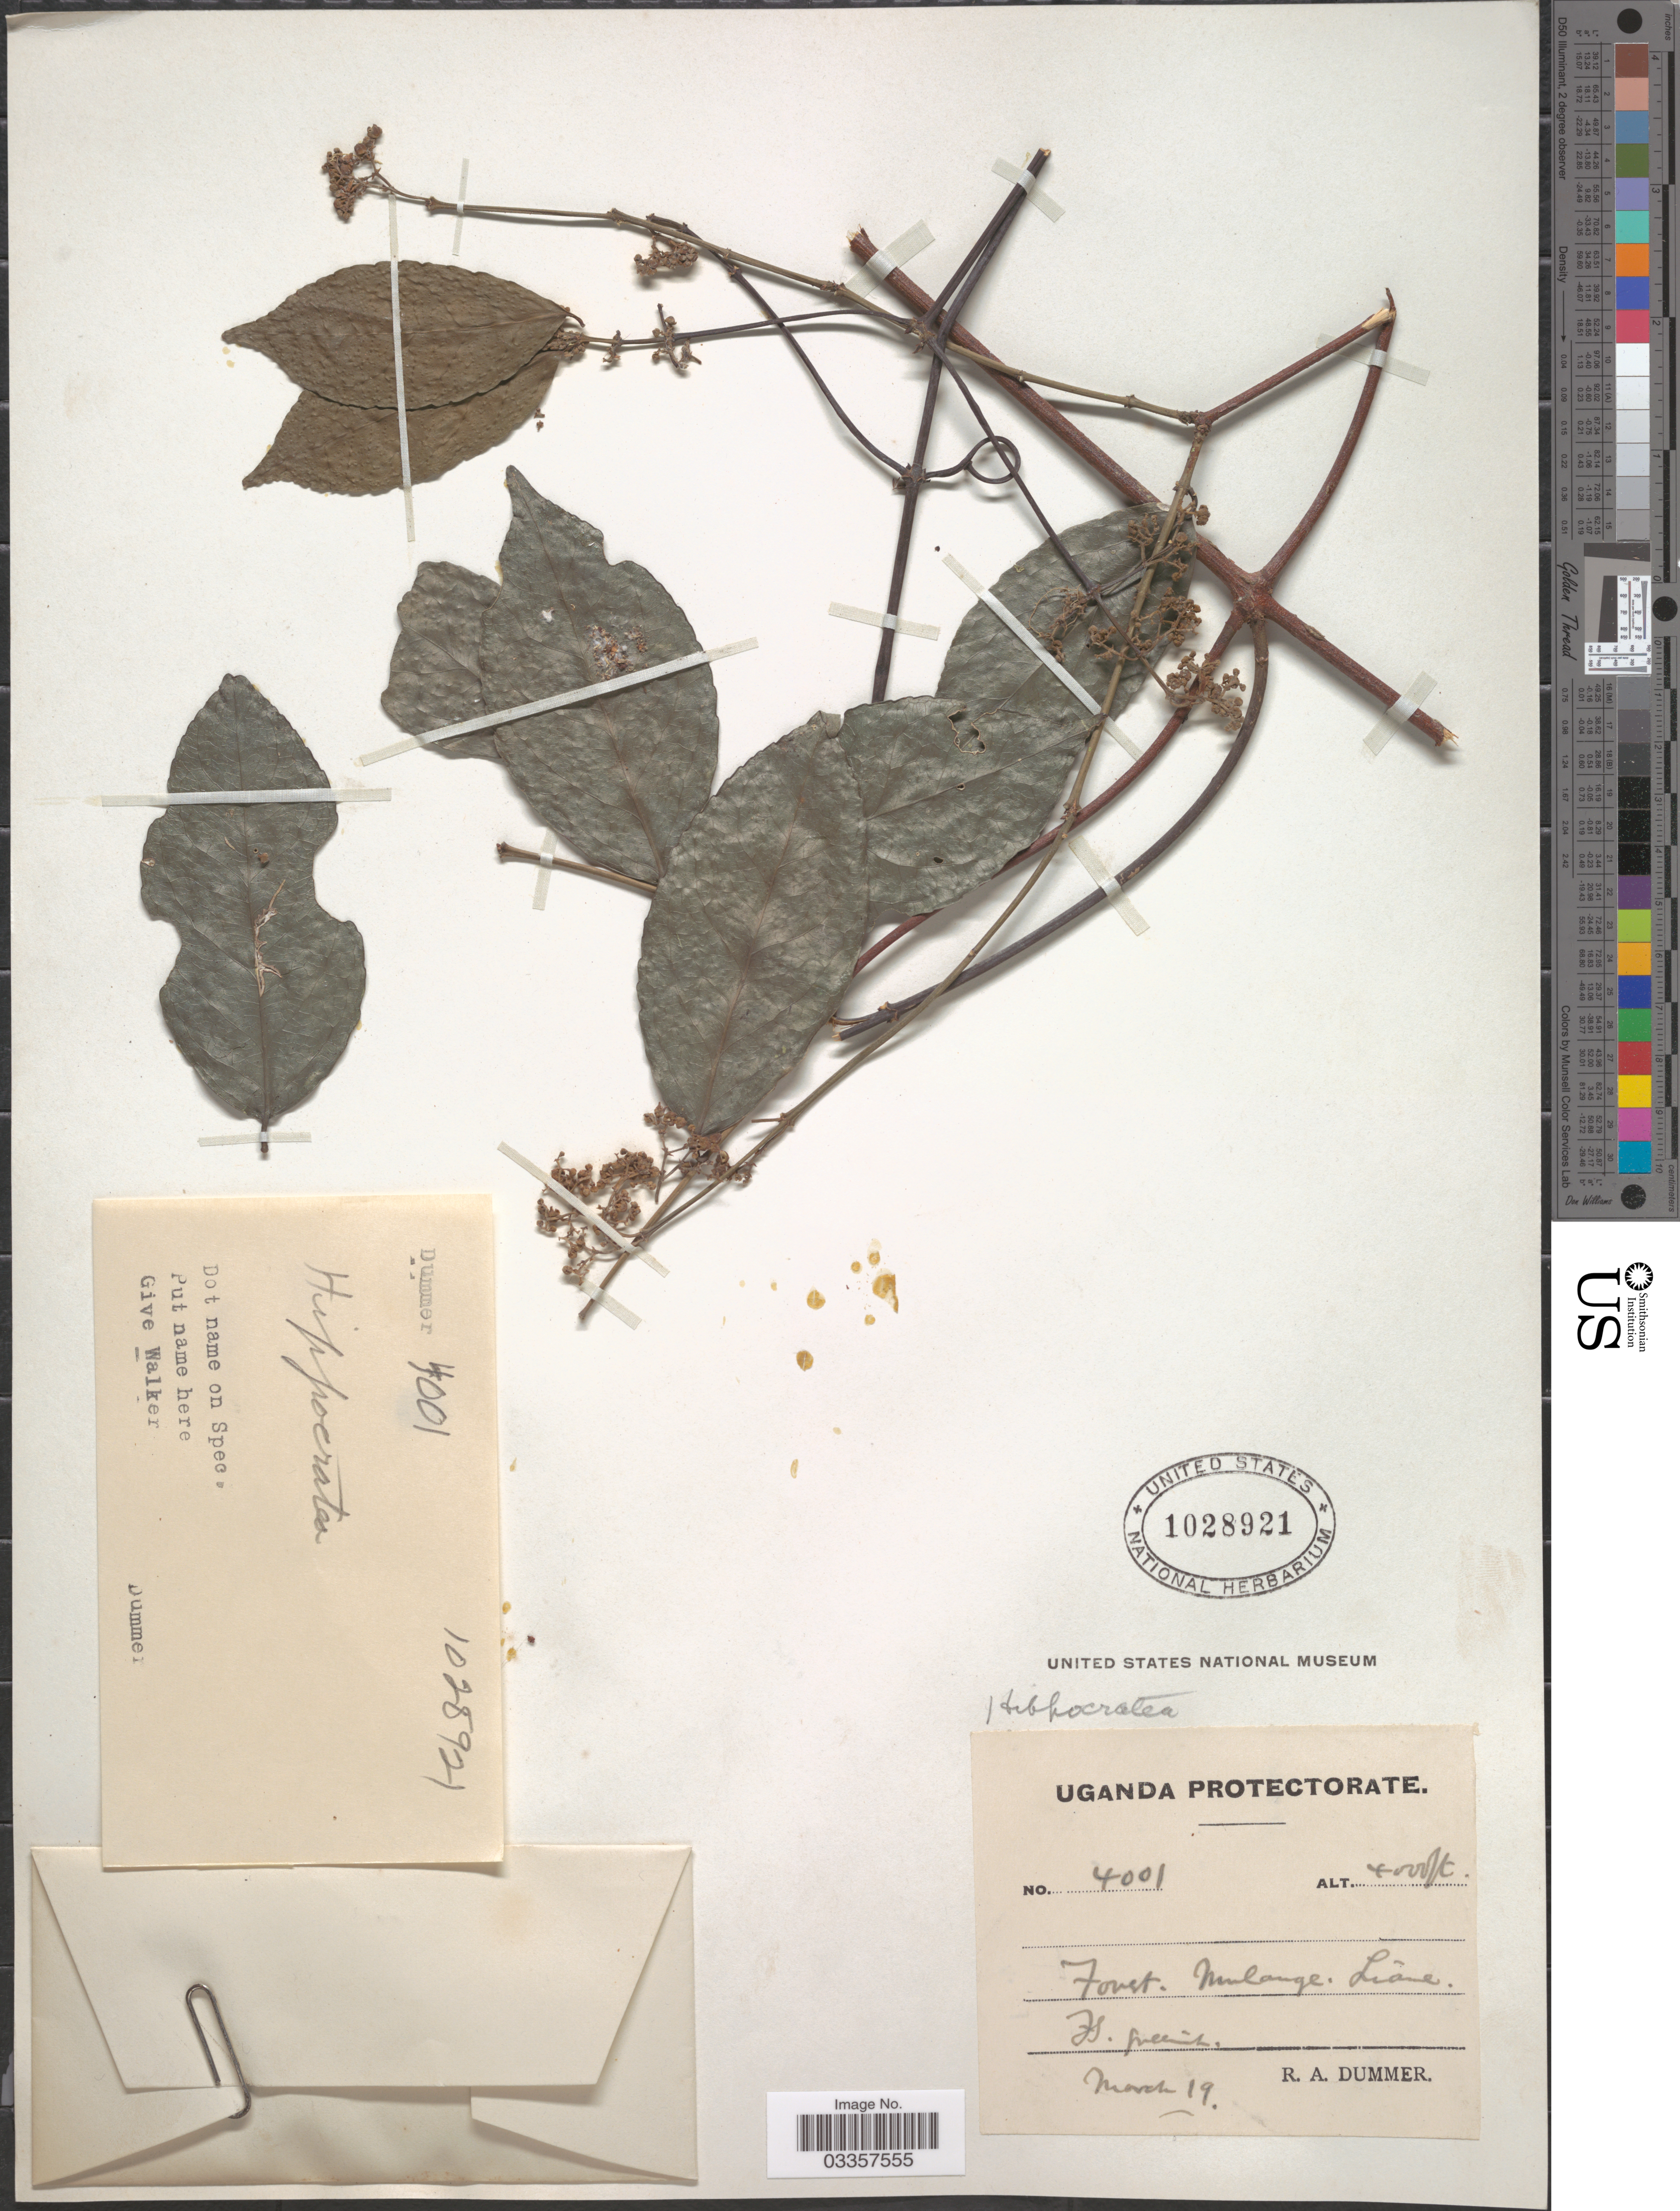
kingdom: Plantae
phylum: Tracheophyta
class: Magnoliopsida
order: Celastrales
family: Celastraceae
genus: Hippocratea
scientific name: Hippocratea sp.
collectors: R. Dümmer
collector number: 4001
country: Uganda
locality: Uganda Protectorate. Mulange.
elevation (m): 1219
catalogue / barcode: US 1028921